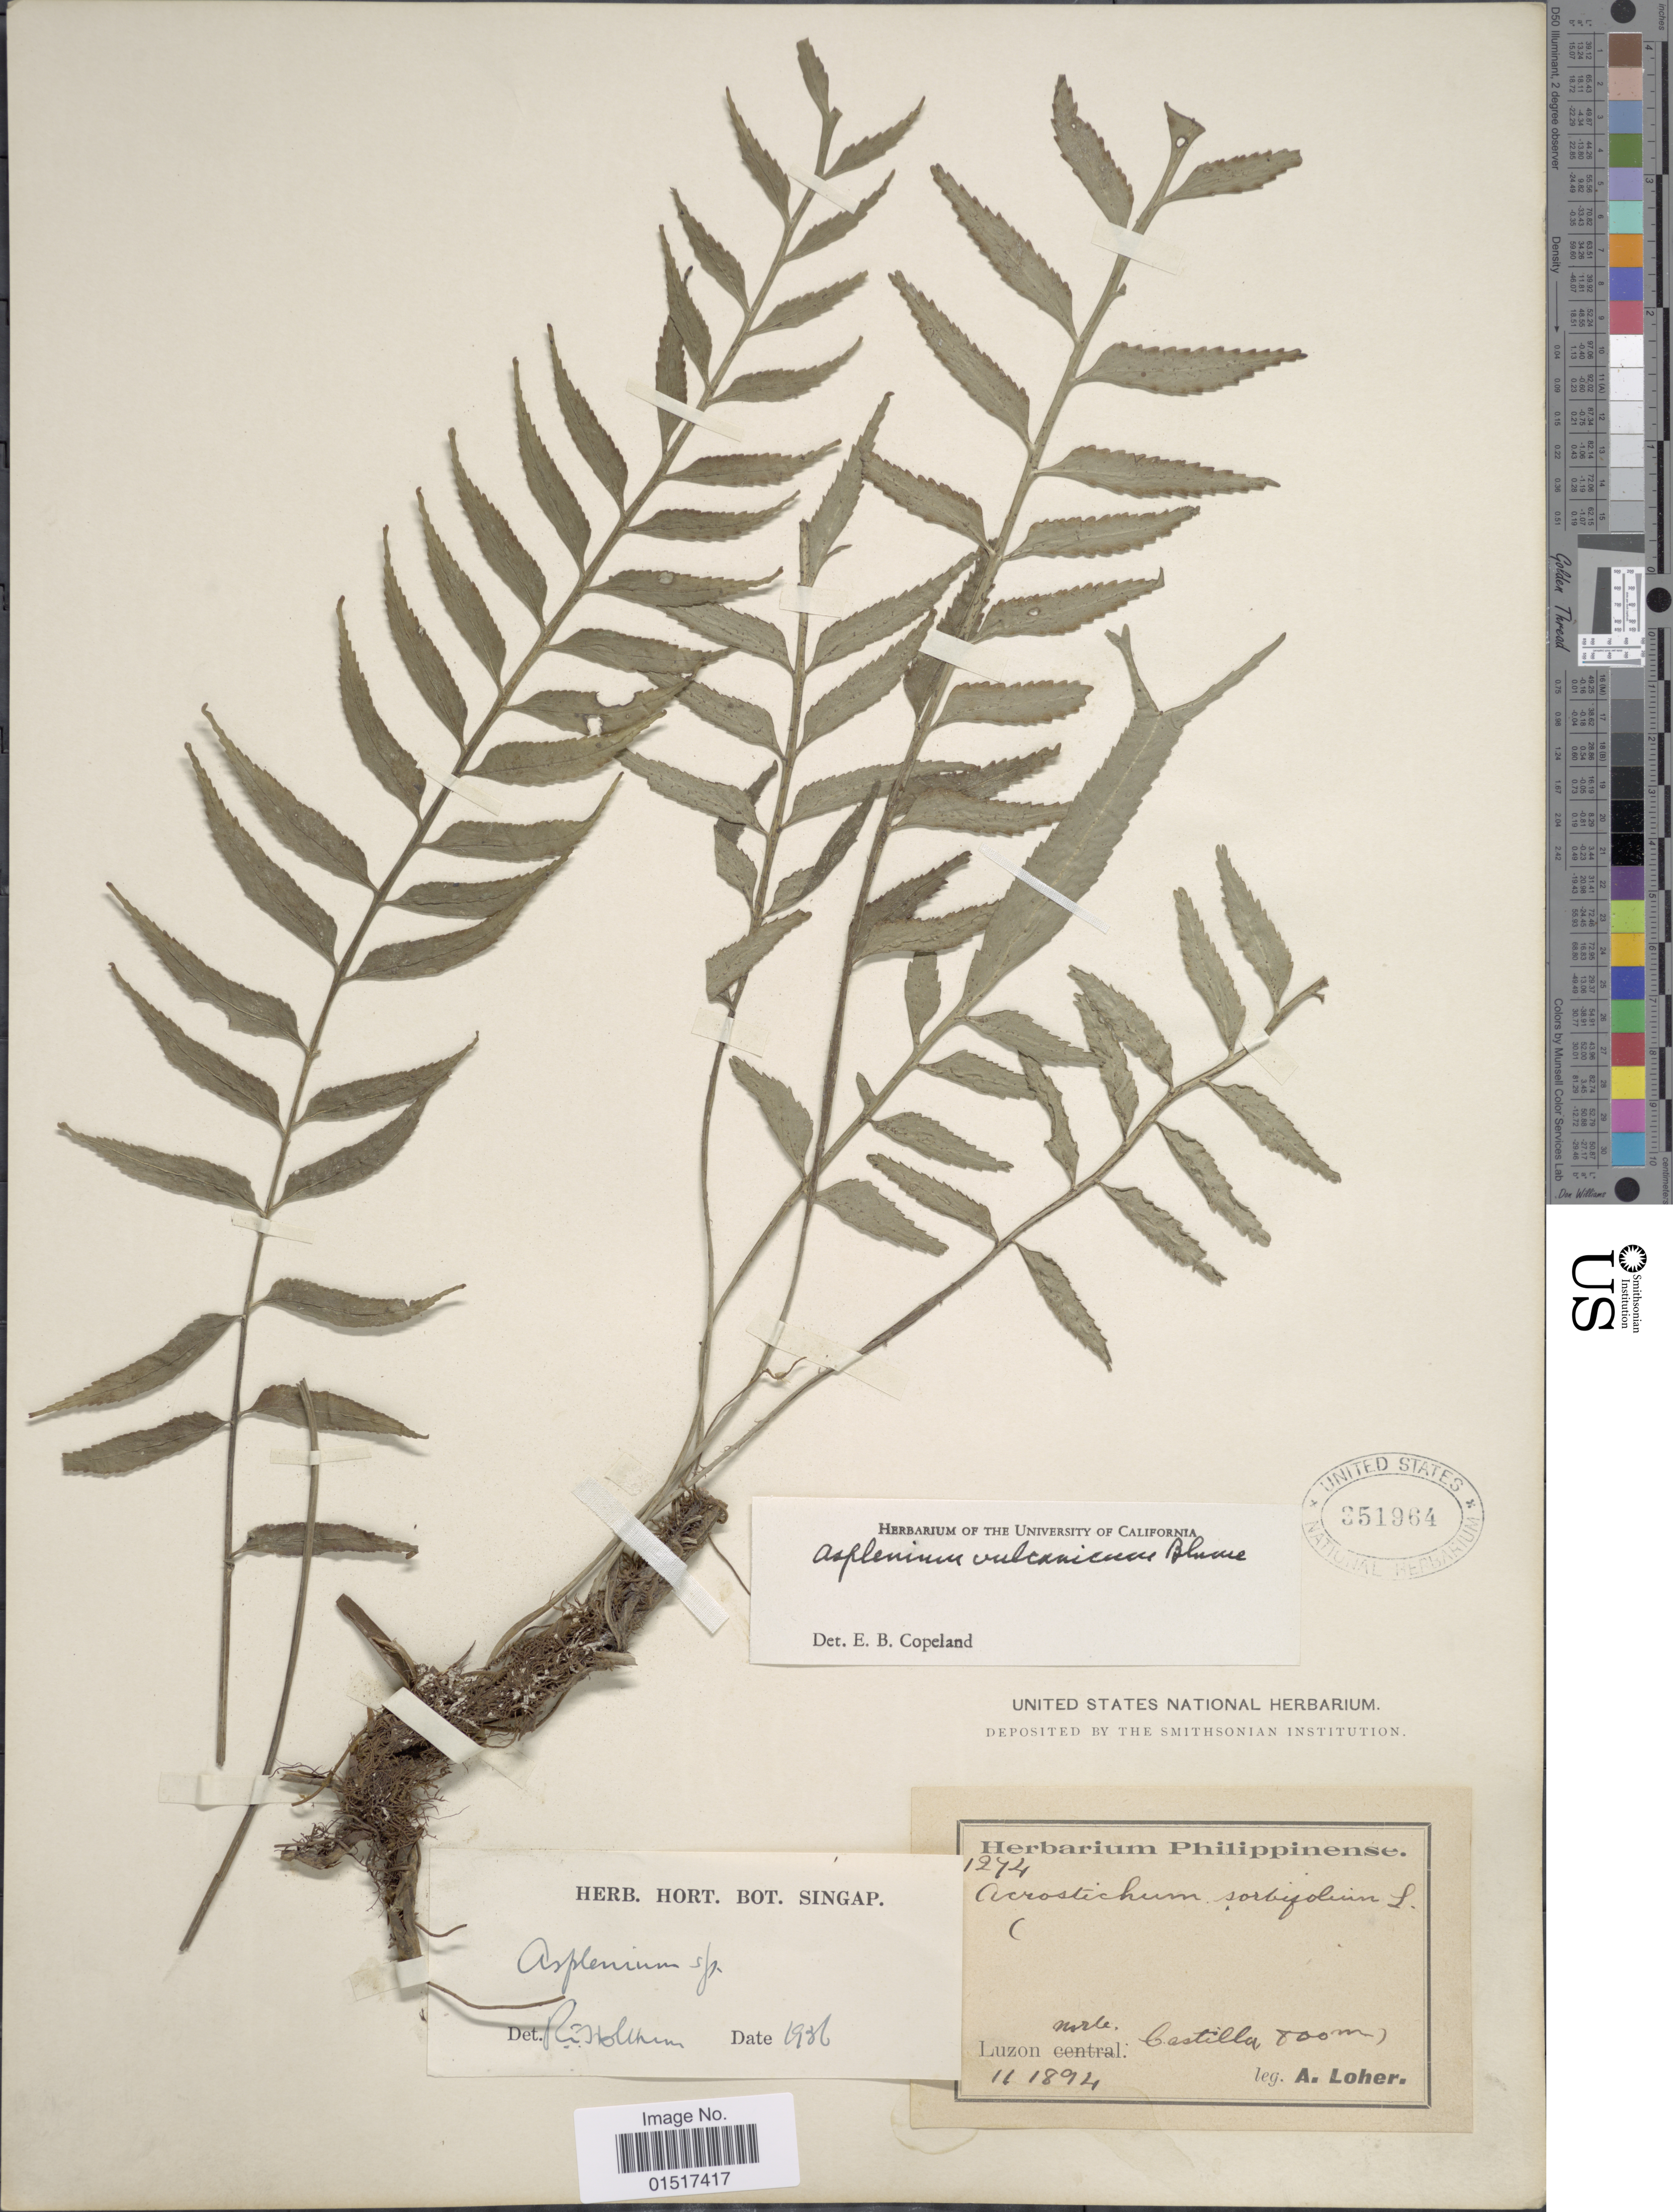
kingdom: Plantae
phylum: Tracheophyta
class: Polypodiopsida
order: Polypodiales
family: Aspleniaceae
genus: Asplenium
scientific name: Asplenium sp.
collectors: A. Loher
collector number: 1274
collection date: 1894-11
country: Philippines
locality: Luzon norte: Castilla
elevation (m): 800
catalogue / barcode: US 351964